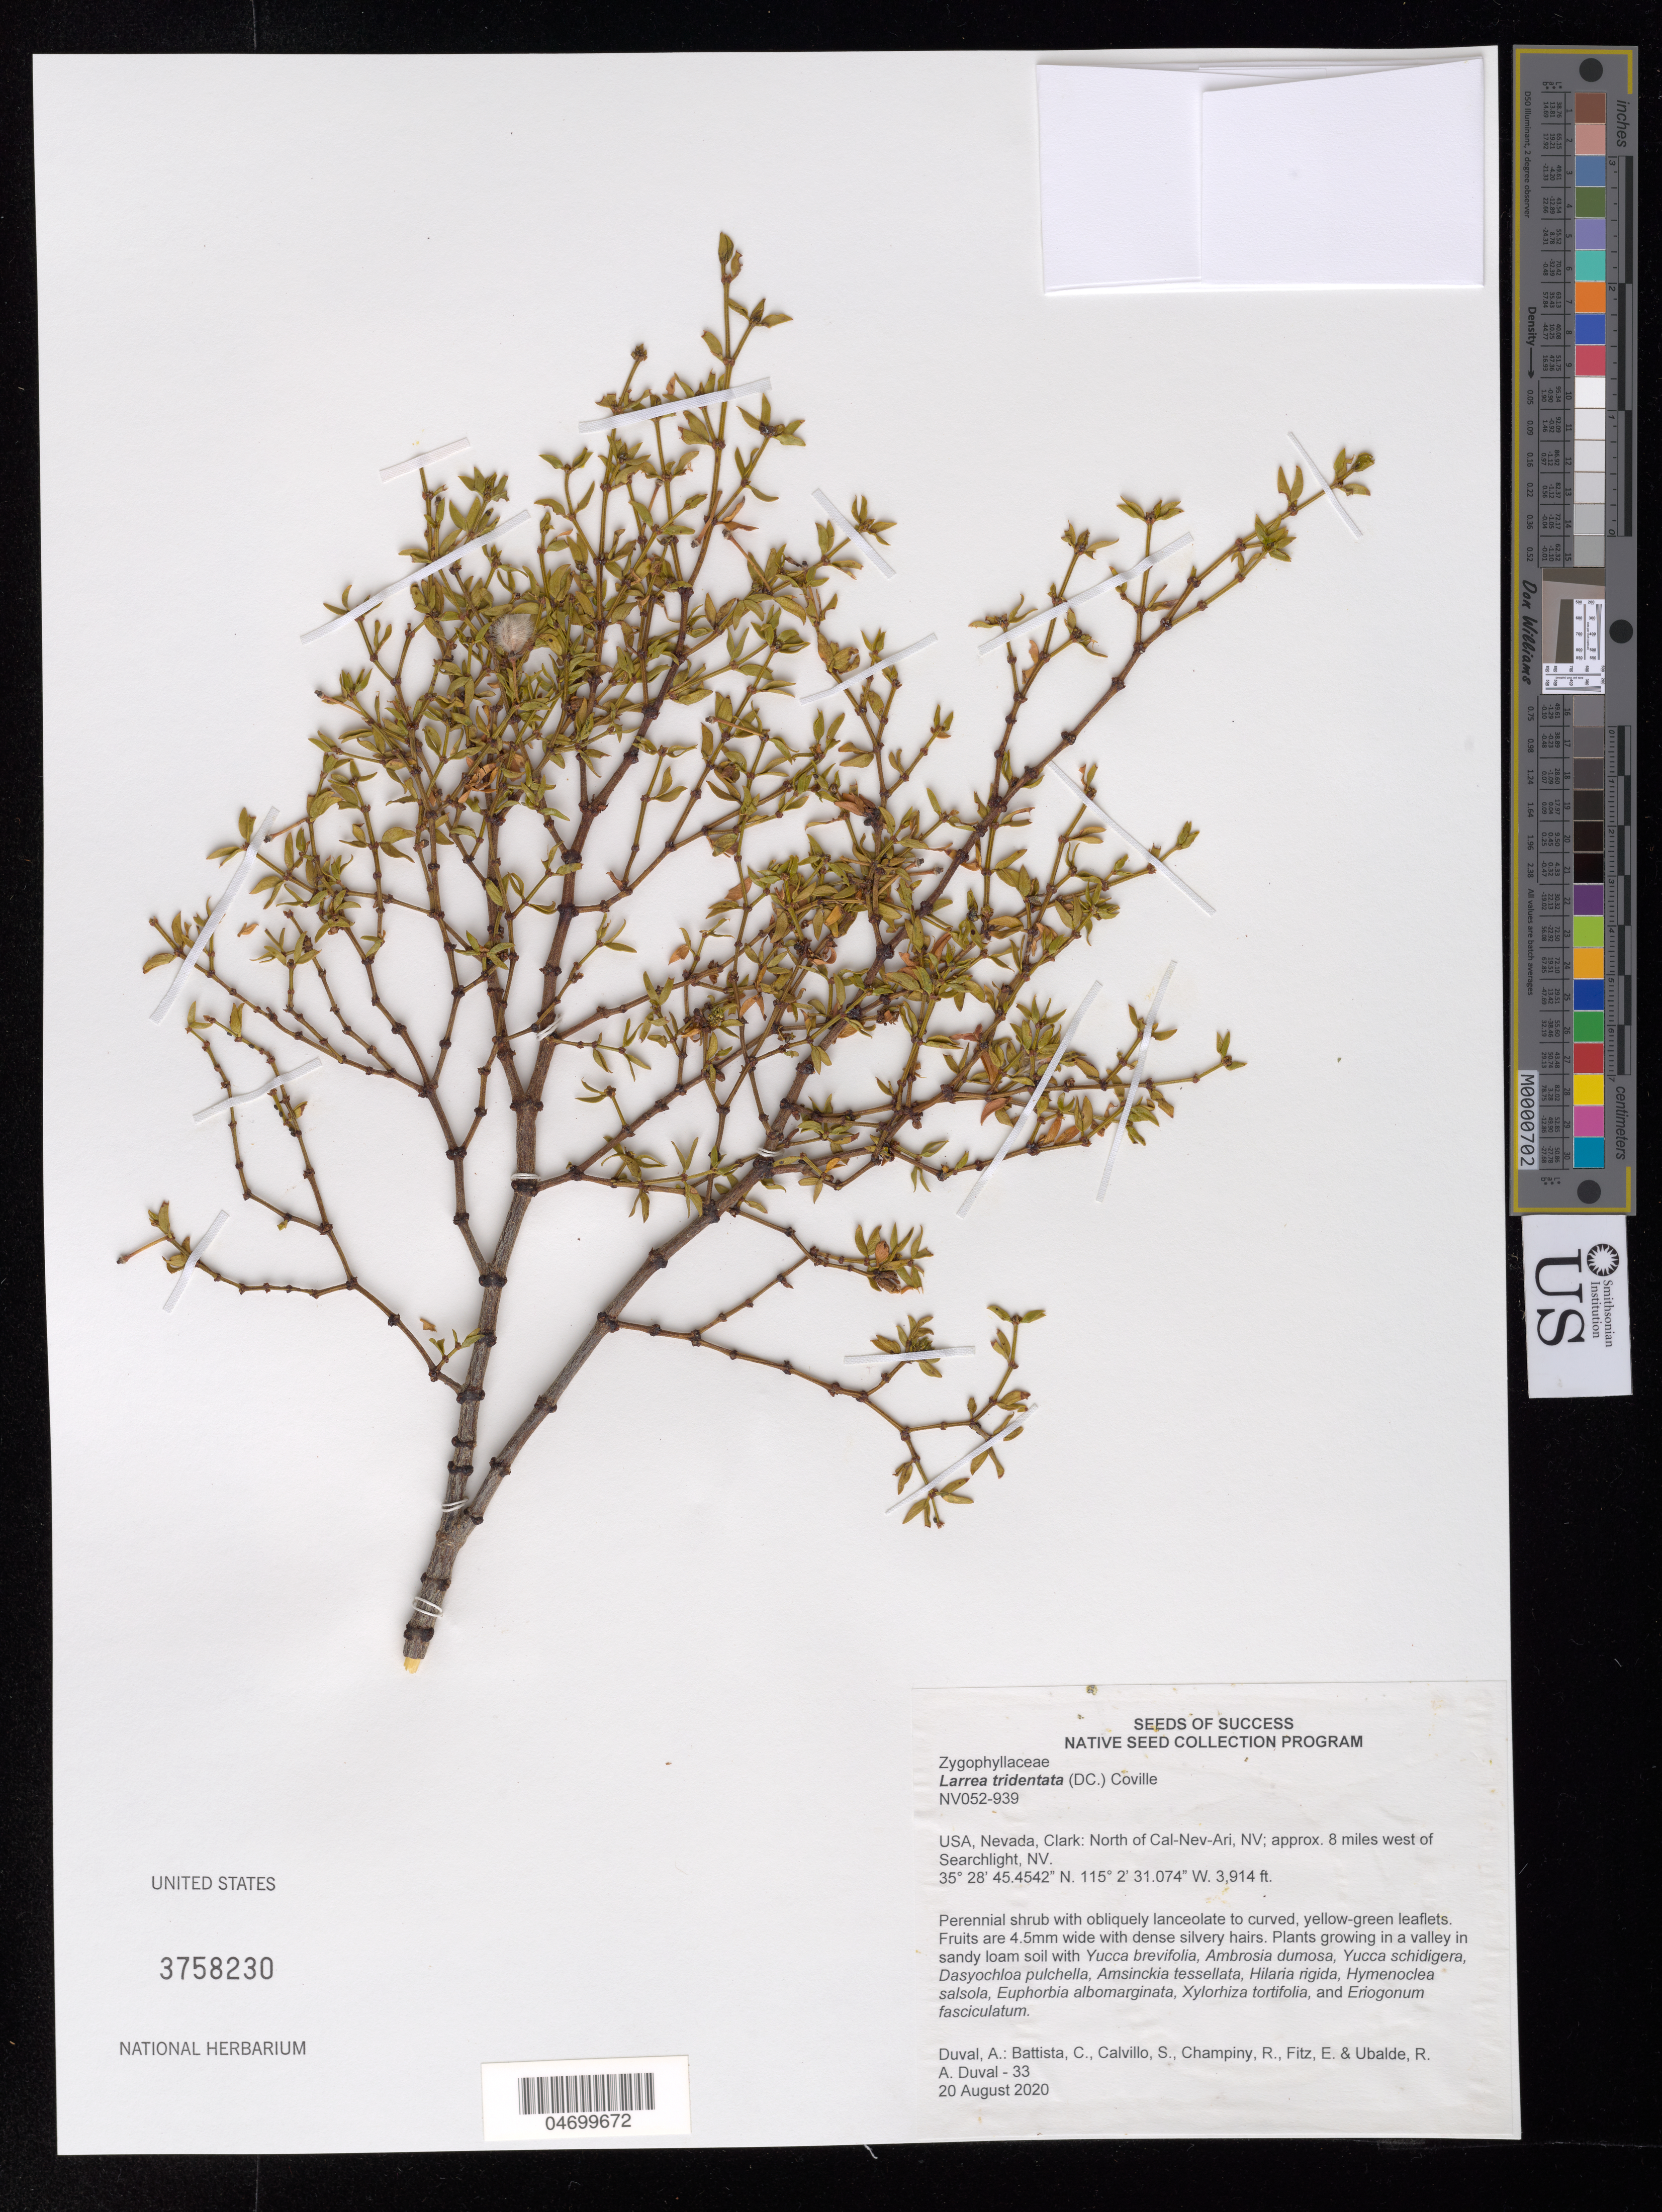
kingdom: Plantae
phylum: Tracheophyta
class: Magnoliopsida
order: Zygophyllales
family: Zygophyllaceae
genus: Larrea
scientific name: Larrea tridentata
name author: (Sessé & Moc. ex DC.) Coville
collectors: A. Duval, C. Battista, S. Calvillo, R. Champiny, E. Fitz & R. Ubalde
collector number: NV052-939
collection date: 2020-08-20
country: United States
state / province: Nevada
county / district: Clark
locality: N of Cal-Nev-Ari, 8 mi. W of Searchlight.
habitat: Valley in sandy loam soil. With Yucca brevifolia, Ambrosia dumosa, Hilaria rigida, ect.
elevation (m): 1193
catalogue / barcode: US 3758230